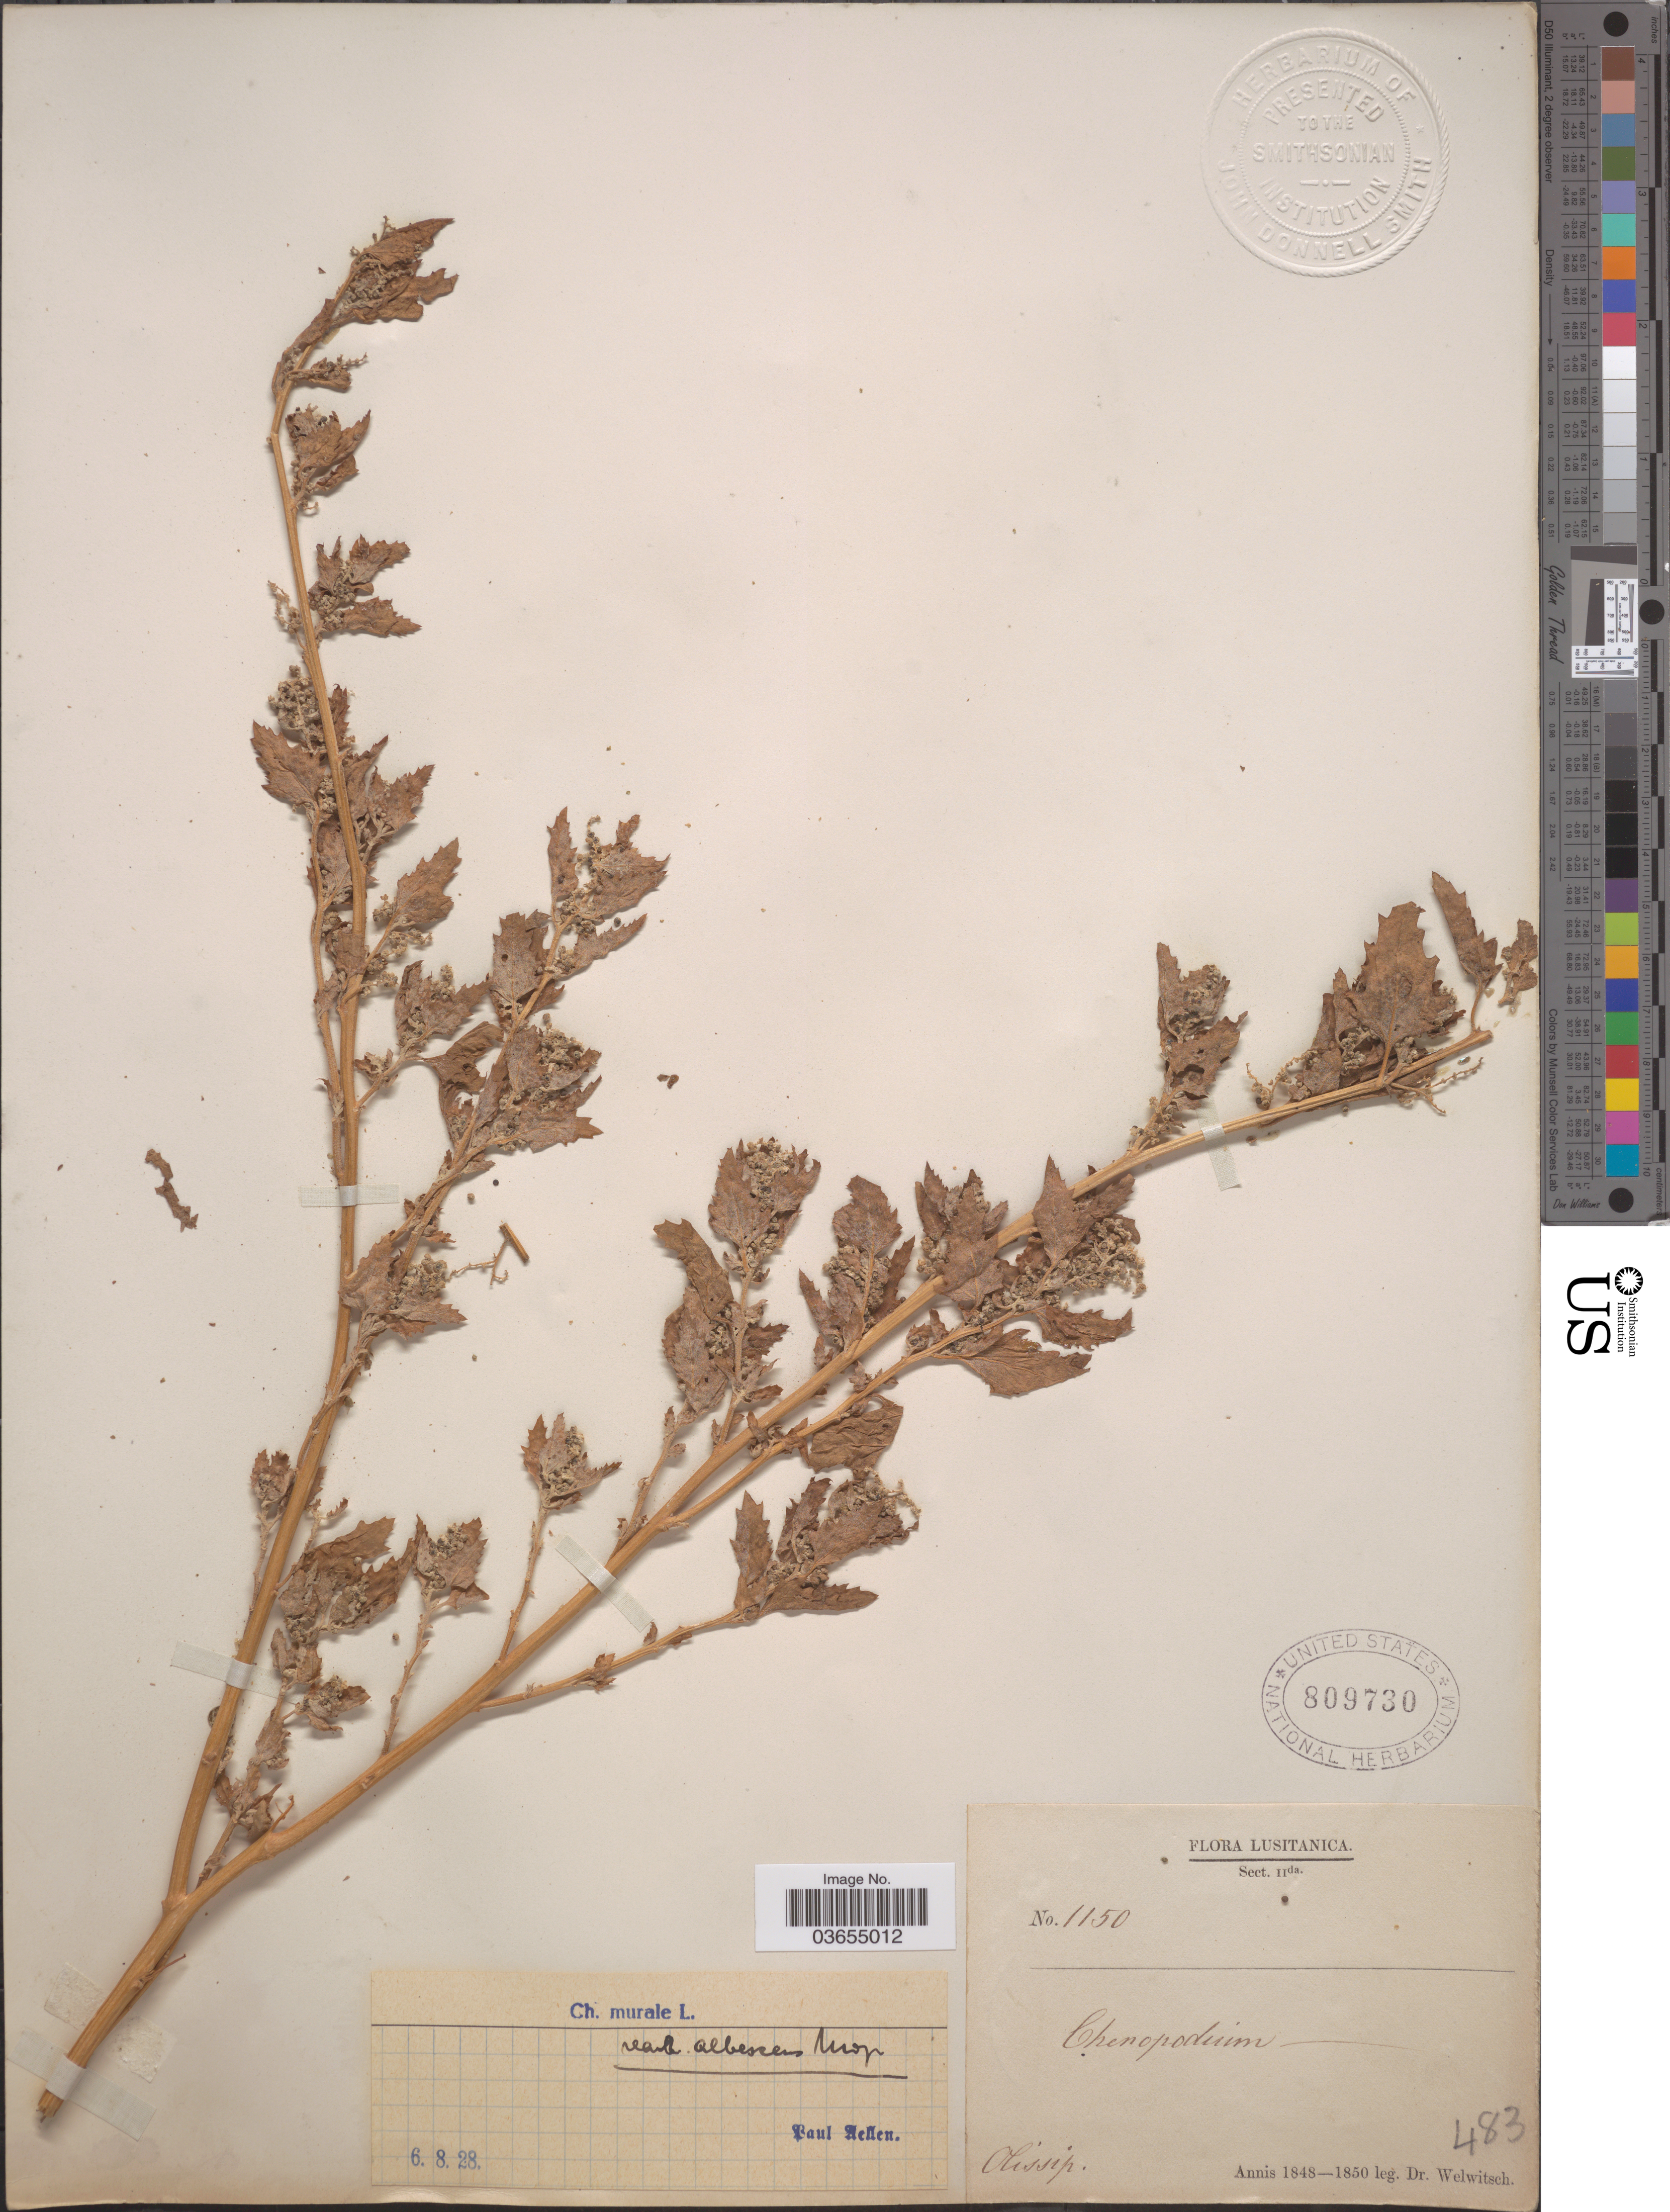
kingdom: Plantae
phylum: Tracheophyta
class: Magnoliopsida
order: Caryophyllales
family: Amaranthaceae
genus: Chenopodium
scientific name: Chenopodium murale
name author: L.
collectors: -. Welwitsch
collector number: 1150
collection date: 1848/1850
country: Portugal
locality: Lusitanica. Olissip.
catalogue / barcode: US 809730